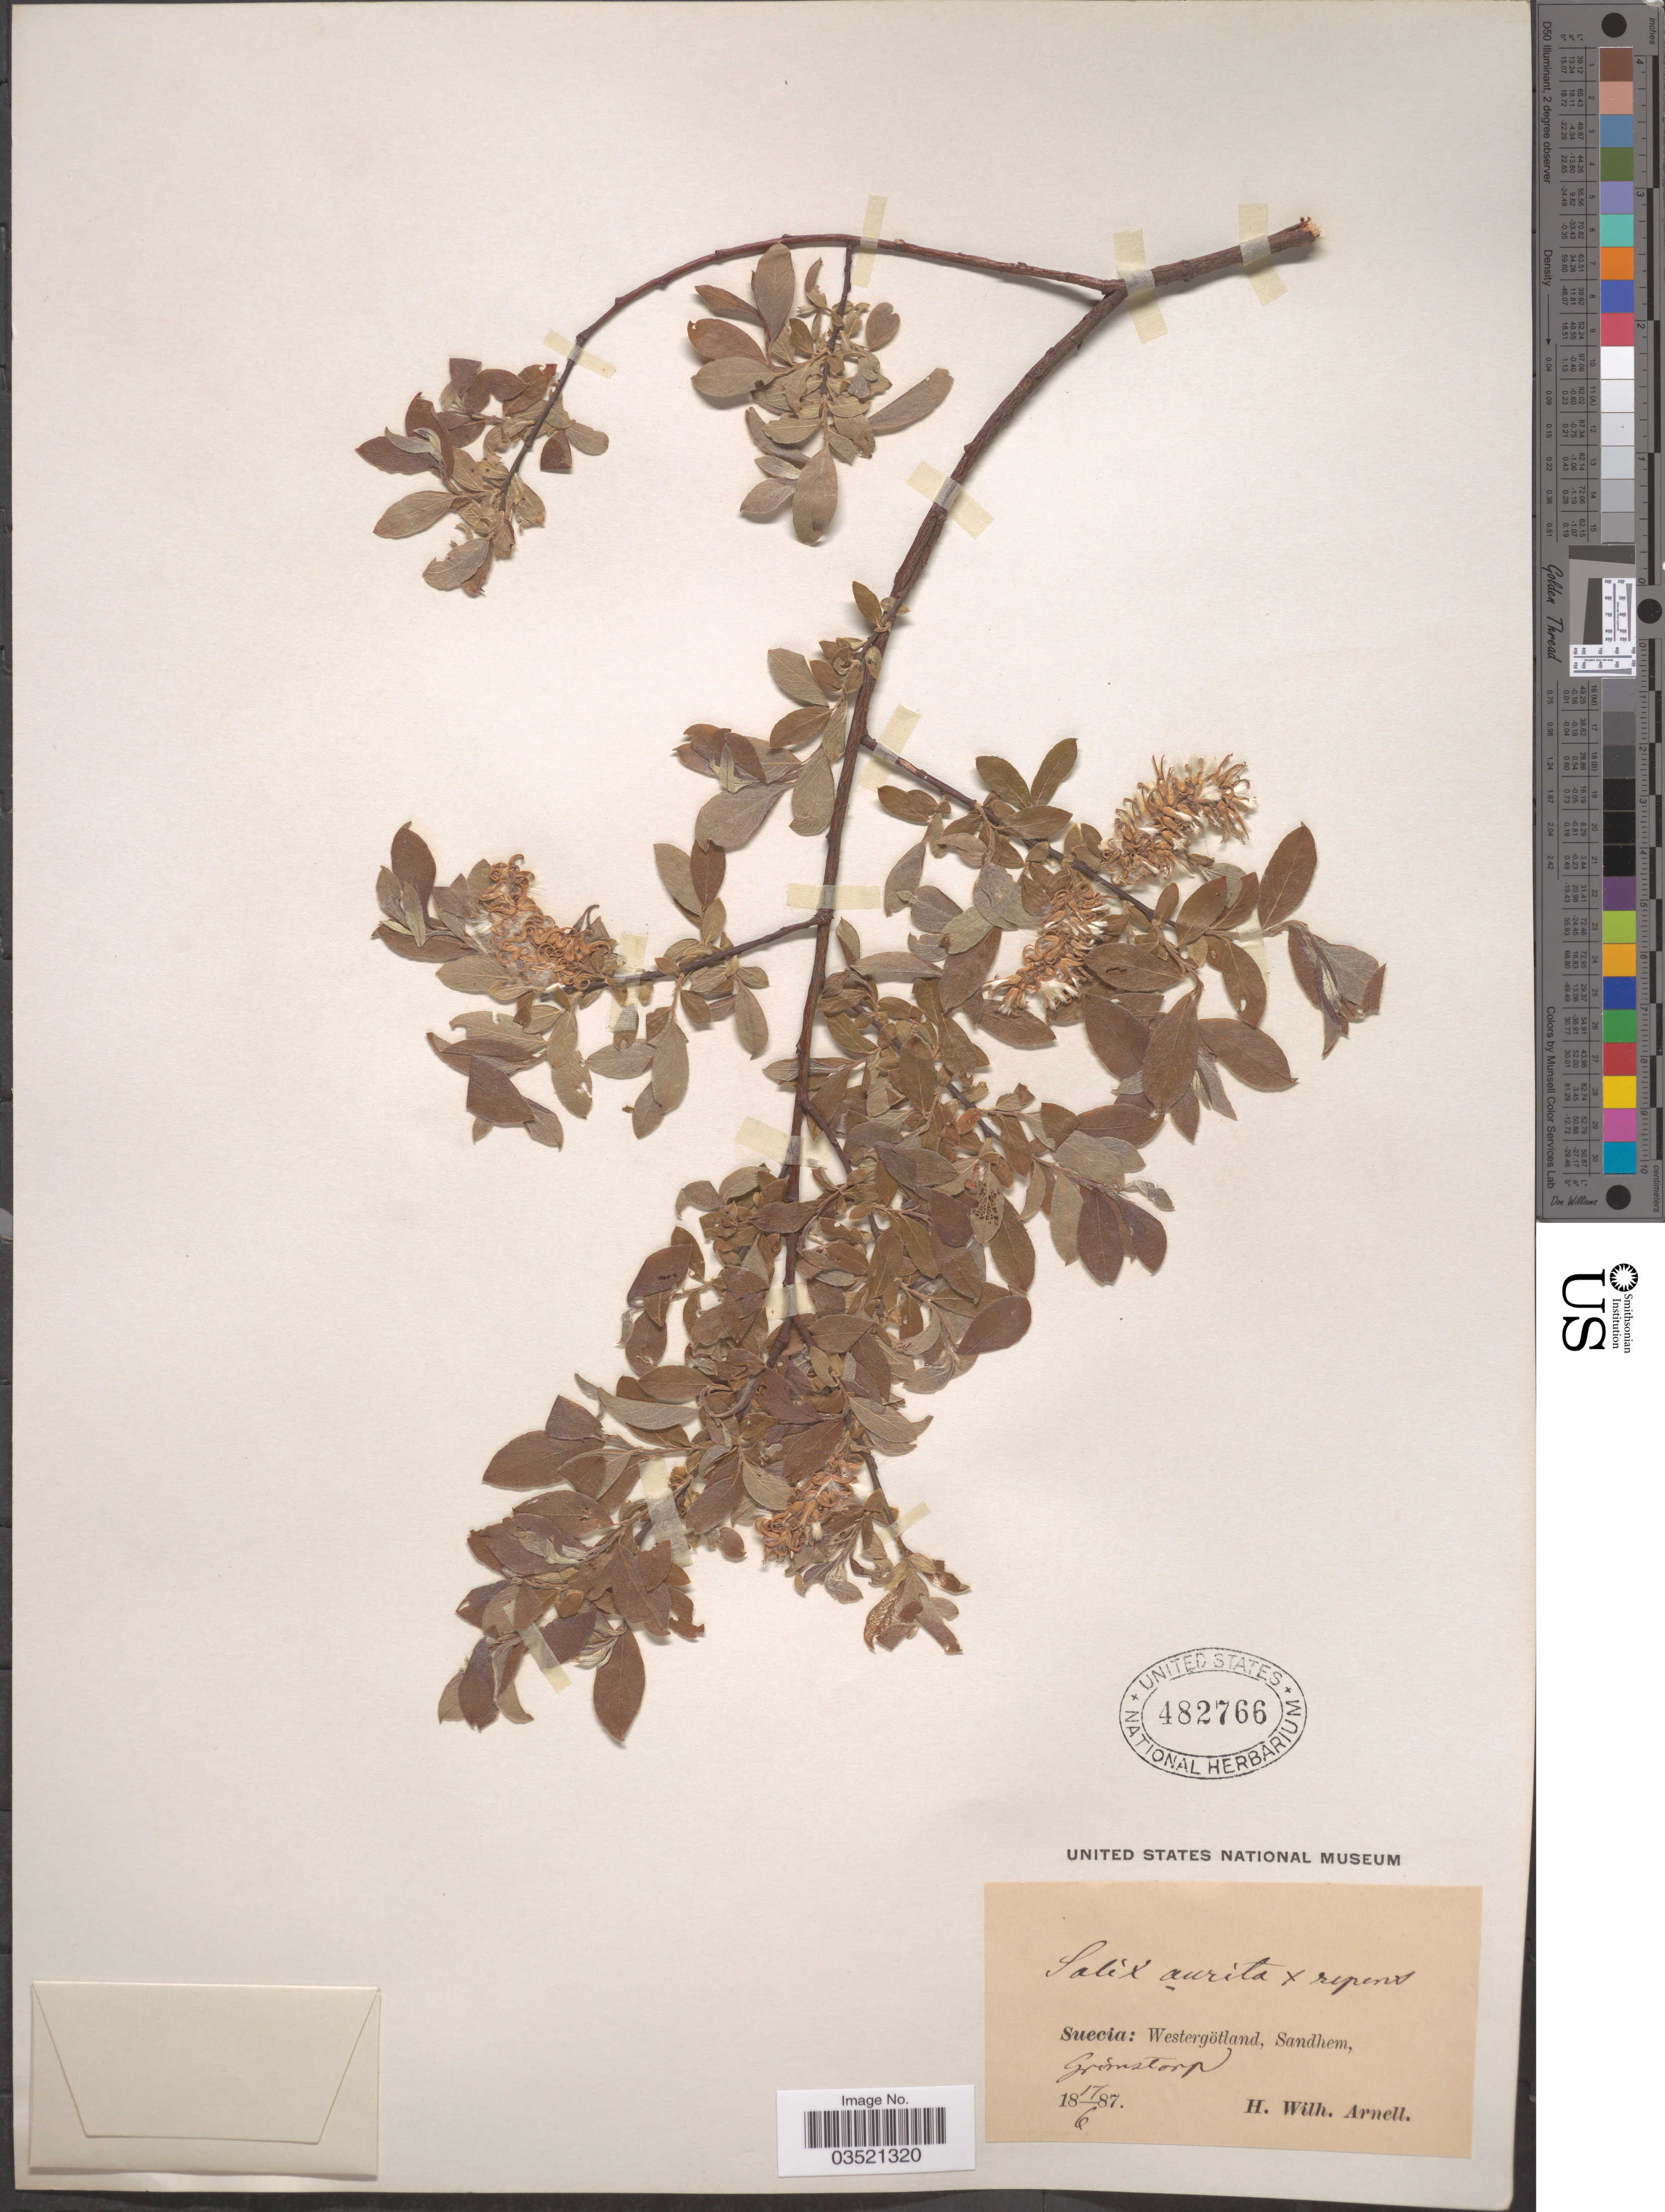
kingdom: Plantae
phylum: Tracheophyta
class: Magnoliopsida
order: Malpighiales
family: Salicaceae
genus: Salix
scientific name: Salix aurita x S. repens L.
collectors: H. W. Arnell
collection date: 1887-06-17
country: Sweden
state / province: Västra Götaland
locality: Suecia: Westergötland, Sandhem, Grimstorp.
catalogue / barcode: US 482766